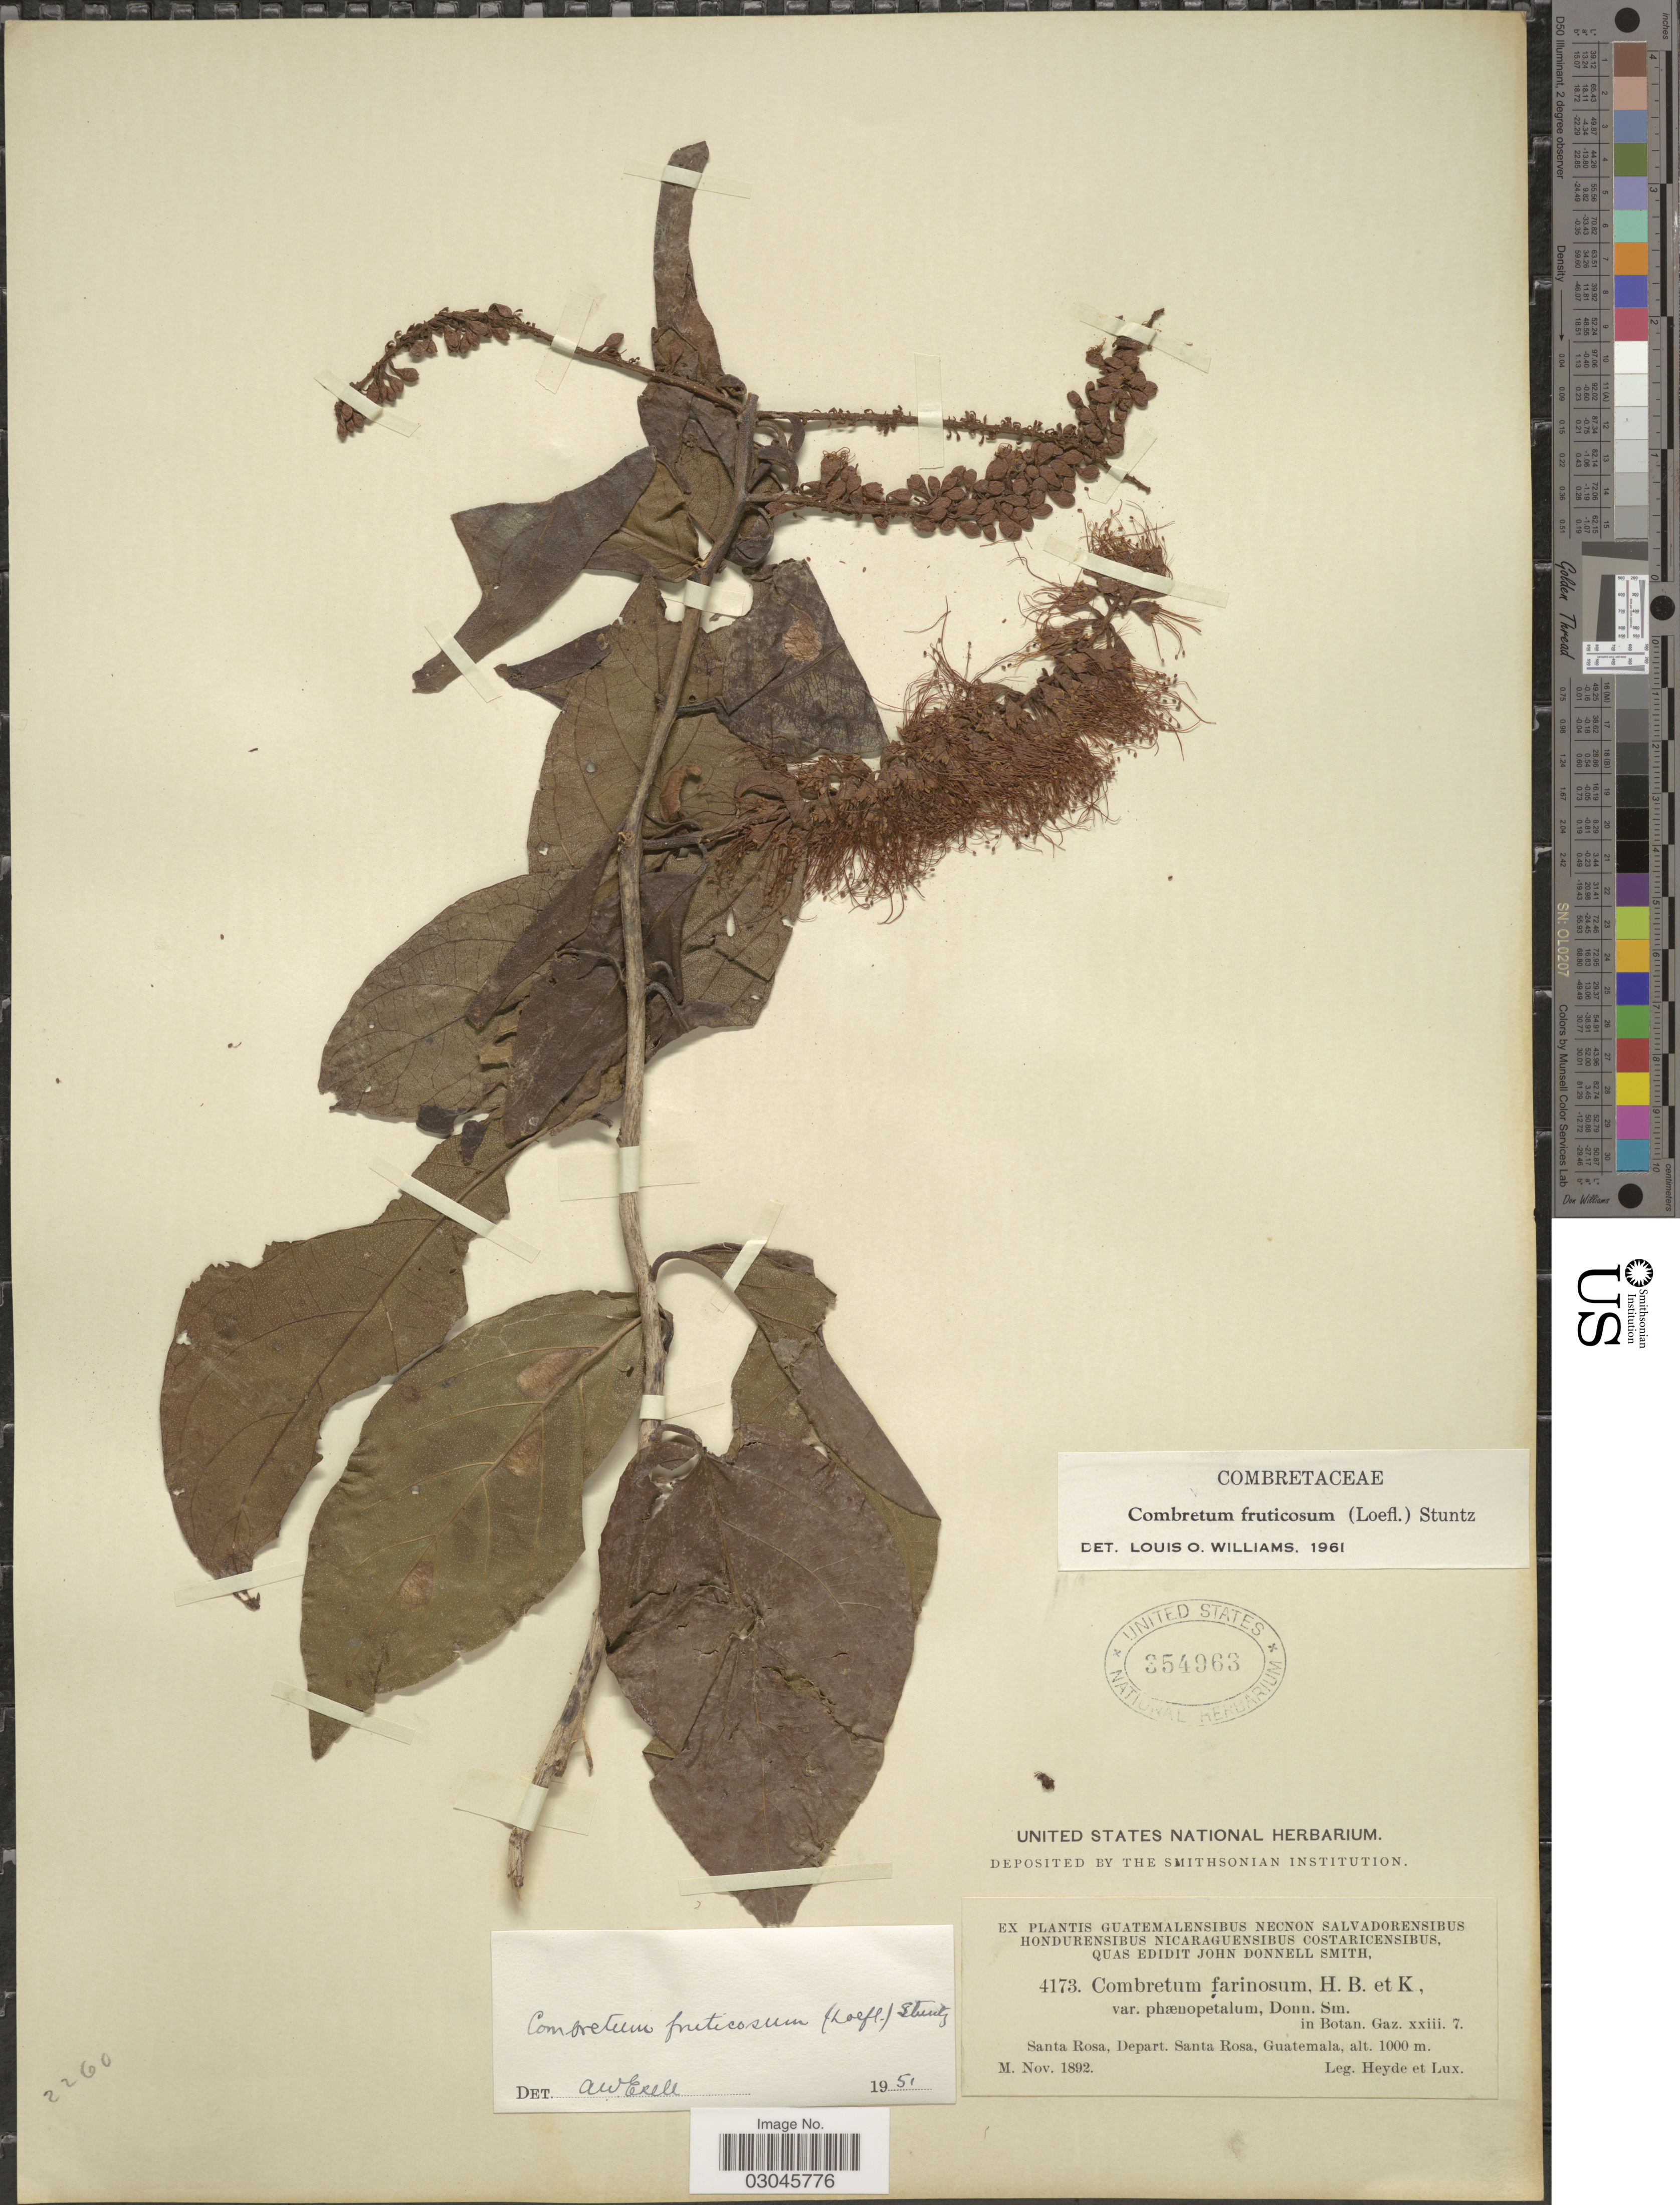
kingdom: Plantae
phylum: Tracheophyta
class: Magnoliopsida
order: Myrtales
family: Combretaceae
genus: Combretum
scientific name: Combretum fruticosum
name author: (Loefl.) Stuntz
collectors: Heyde & Lux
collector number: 4173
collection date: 1892-11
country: Guatemala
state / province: Santa Rosa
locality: Santa Rosa, Depart. Santa Rosa.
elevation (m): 1000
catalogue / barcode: US 354963